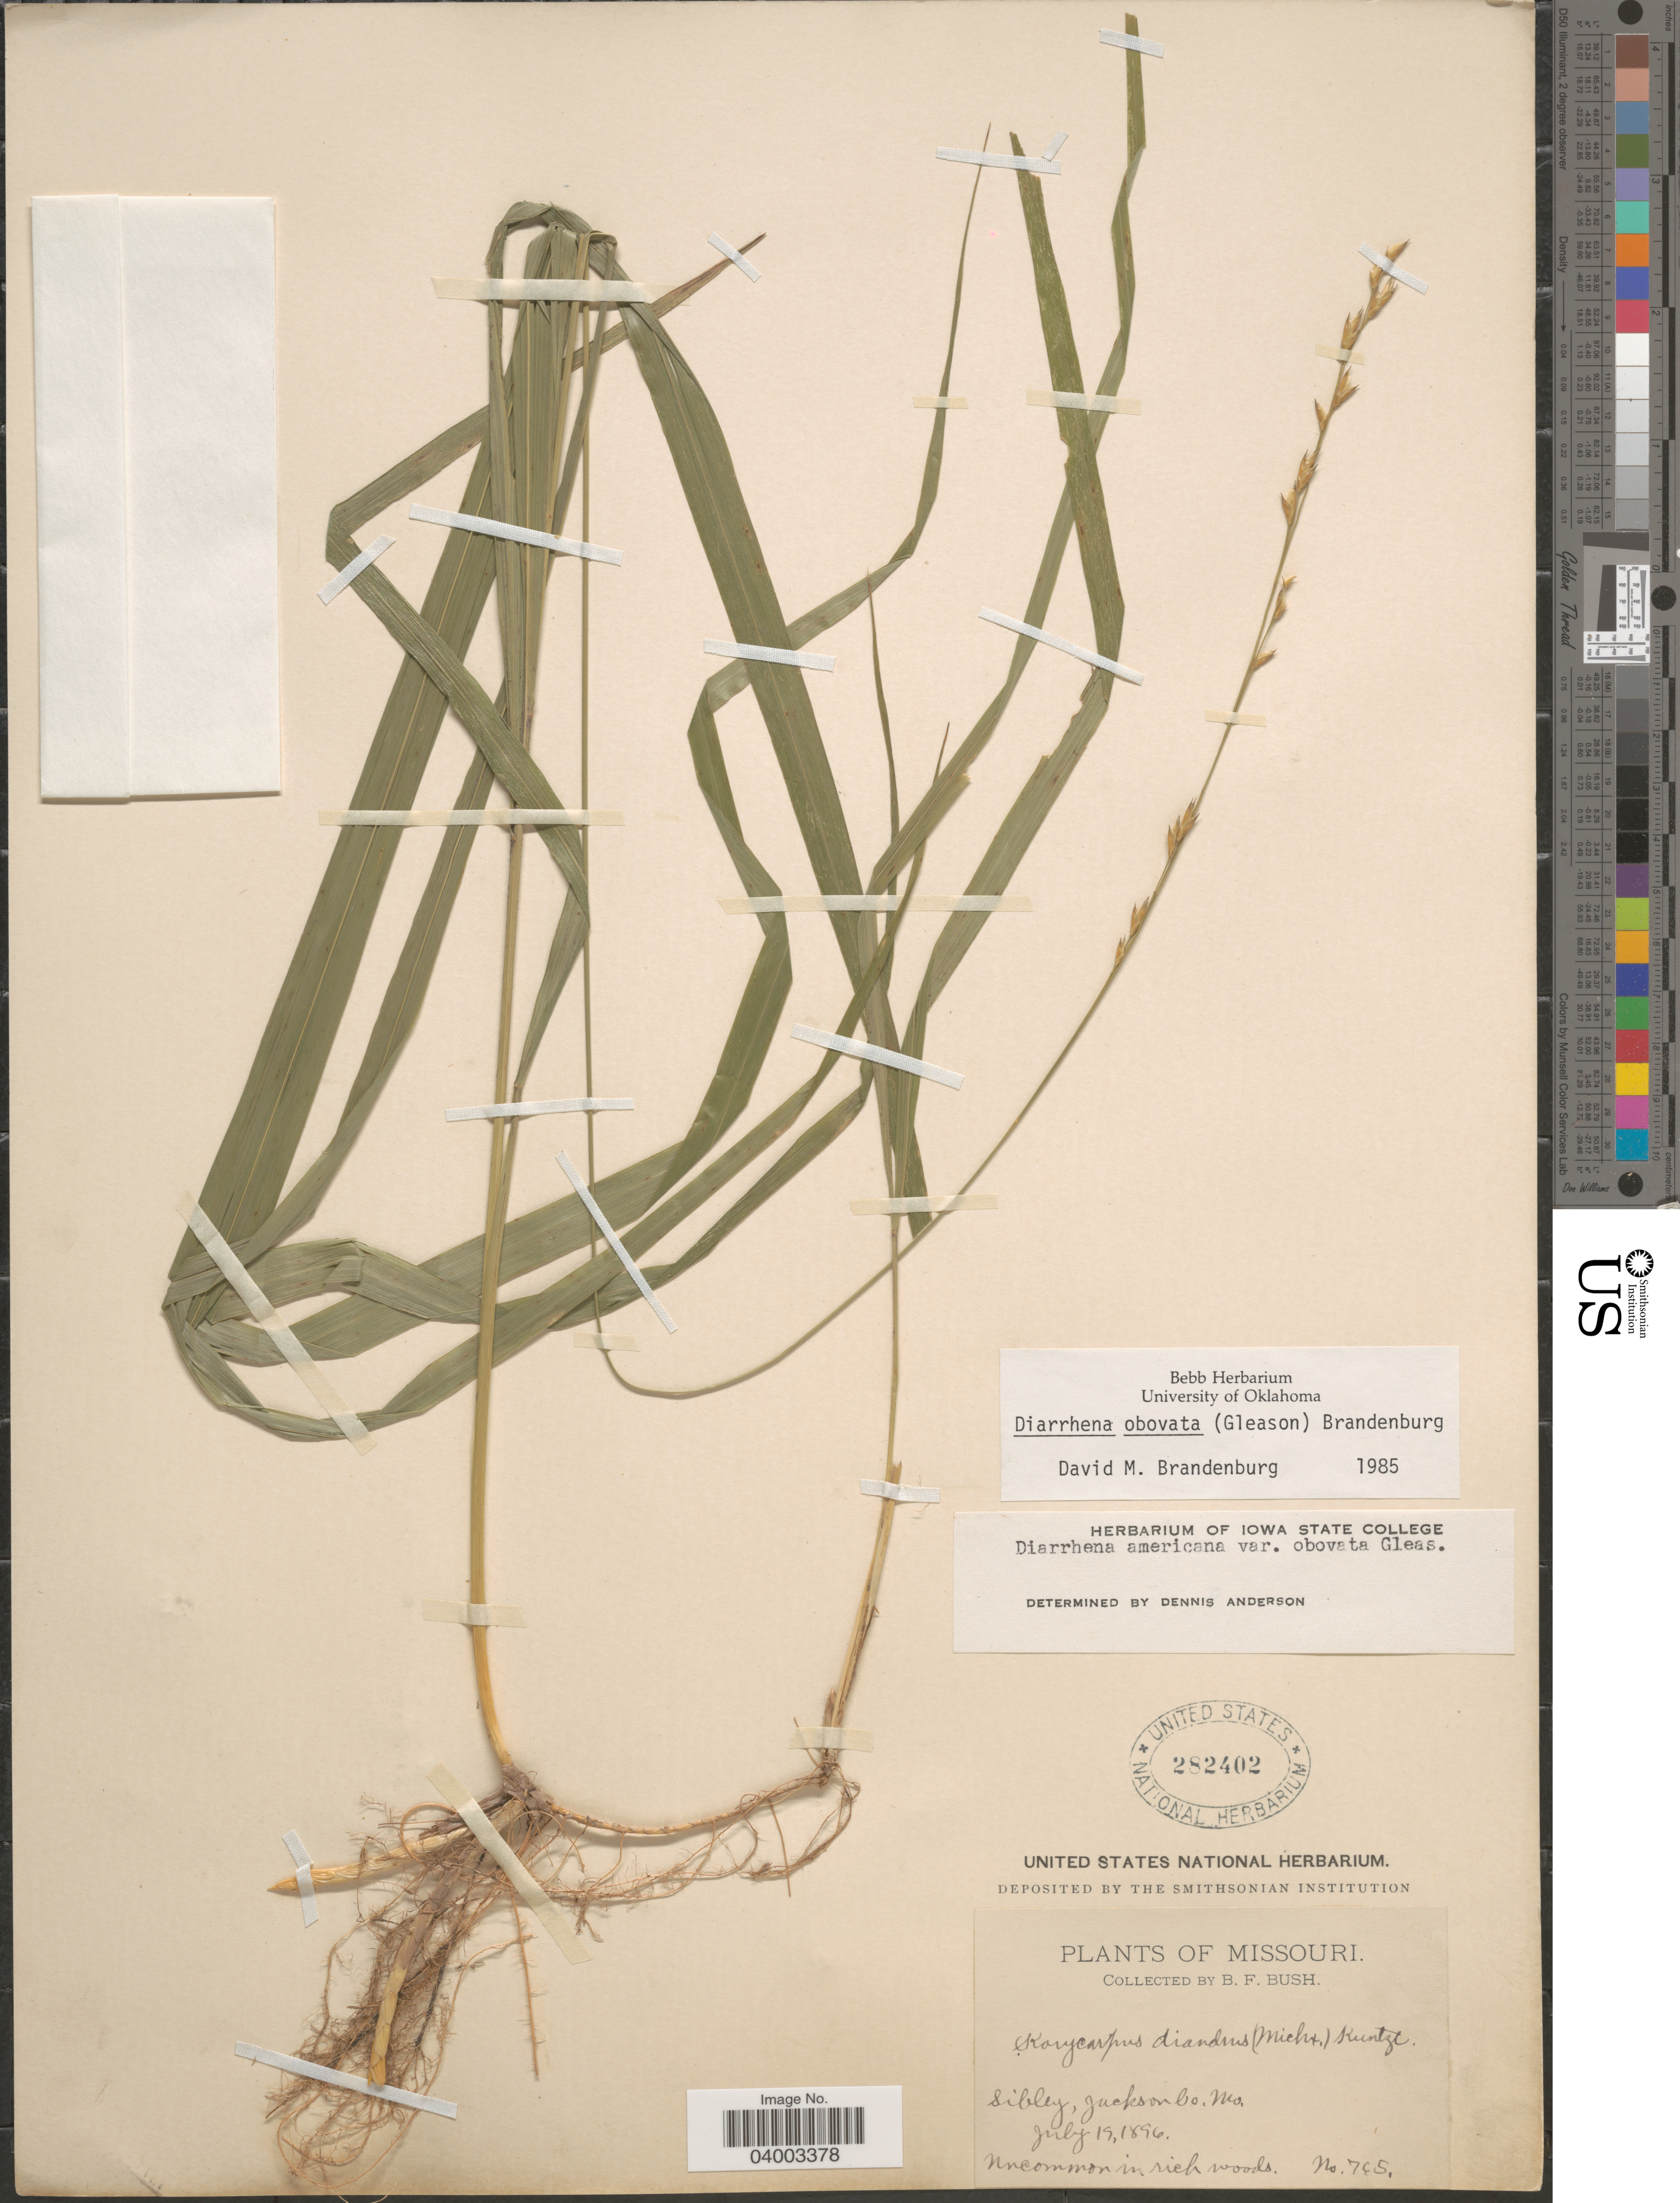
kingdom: Plantae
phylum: Tracheophyta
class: Liliopsida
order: Poales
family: Poaceae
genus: Diarrhena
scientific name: Diarrhena obovata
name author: (Gleason) Brandenburg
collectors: B. F. Bush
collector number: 765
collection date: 1896-07-19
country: United States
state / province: Missouri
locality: Sibley, Jackson Co.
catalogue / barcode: US 282402